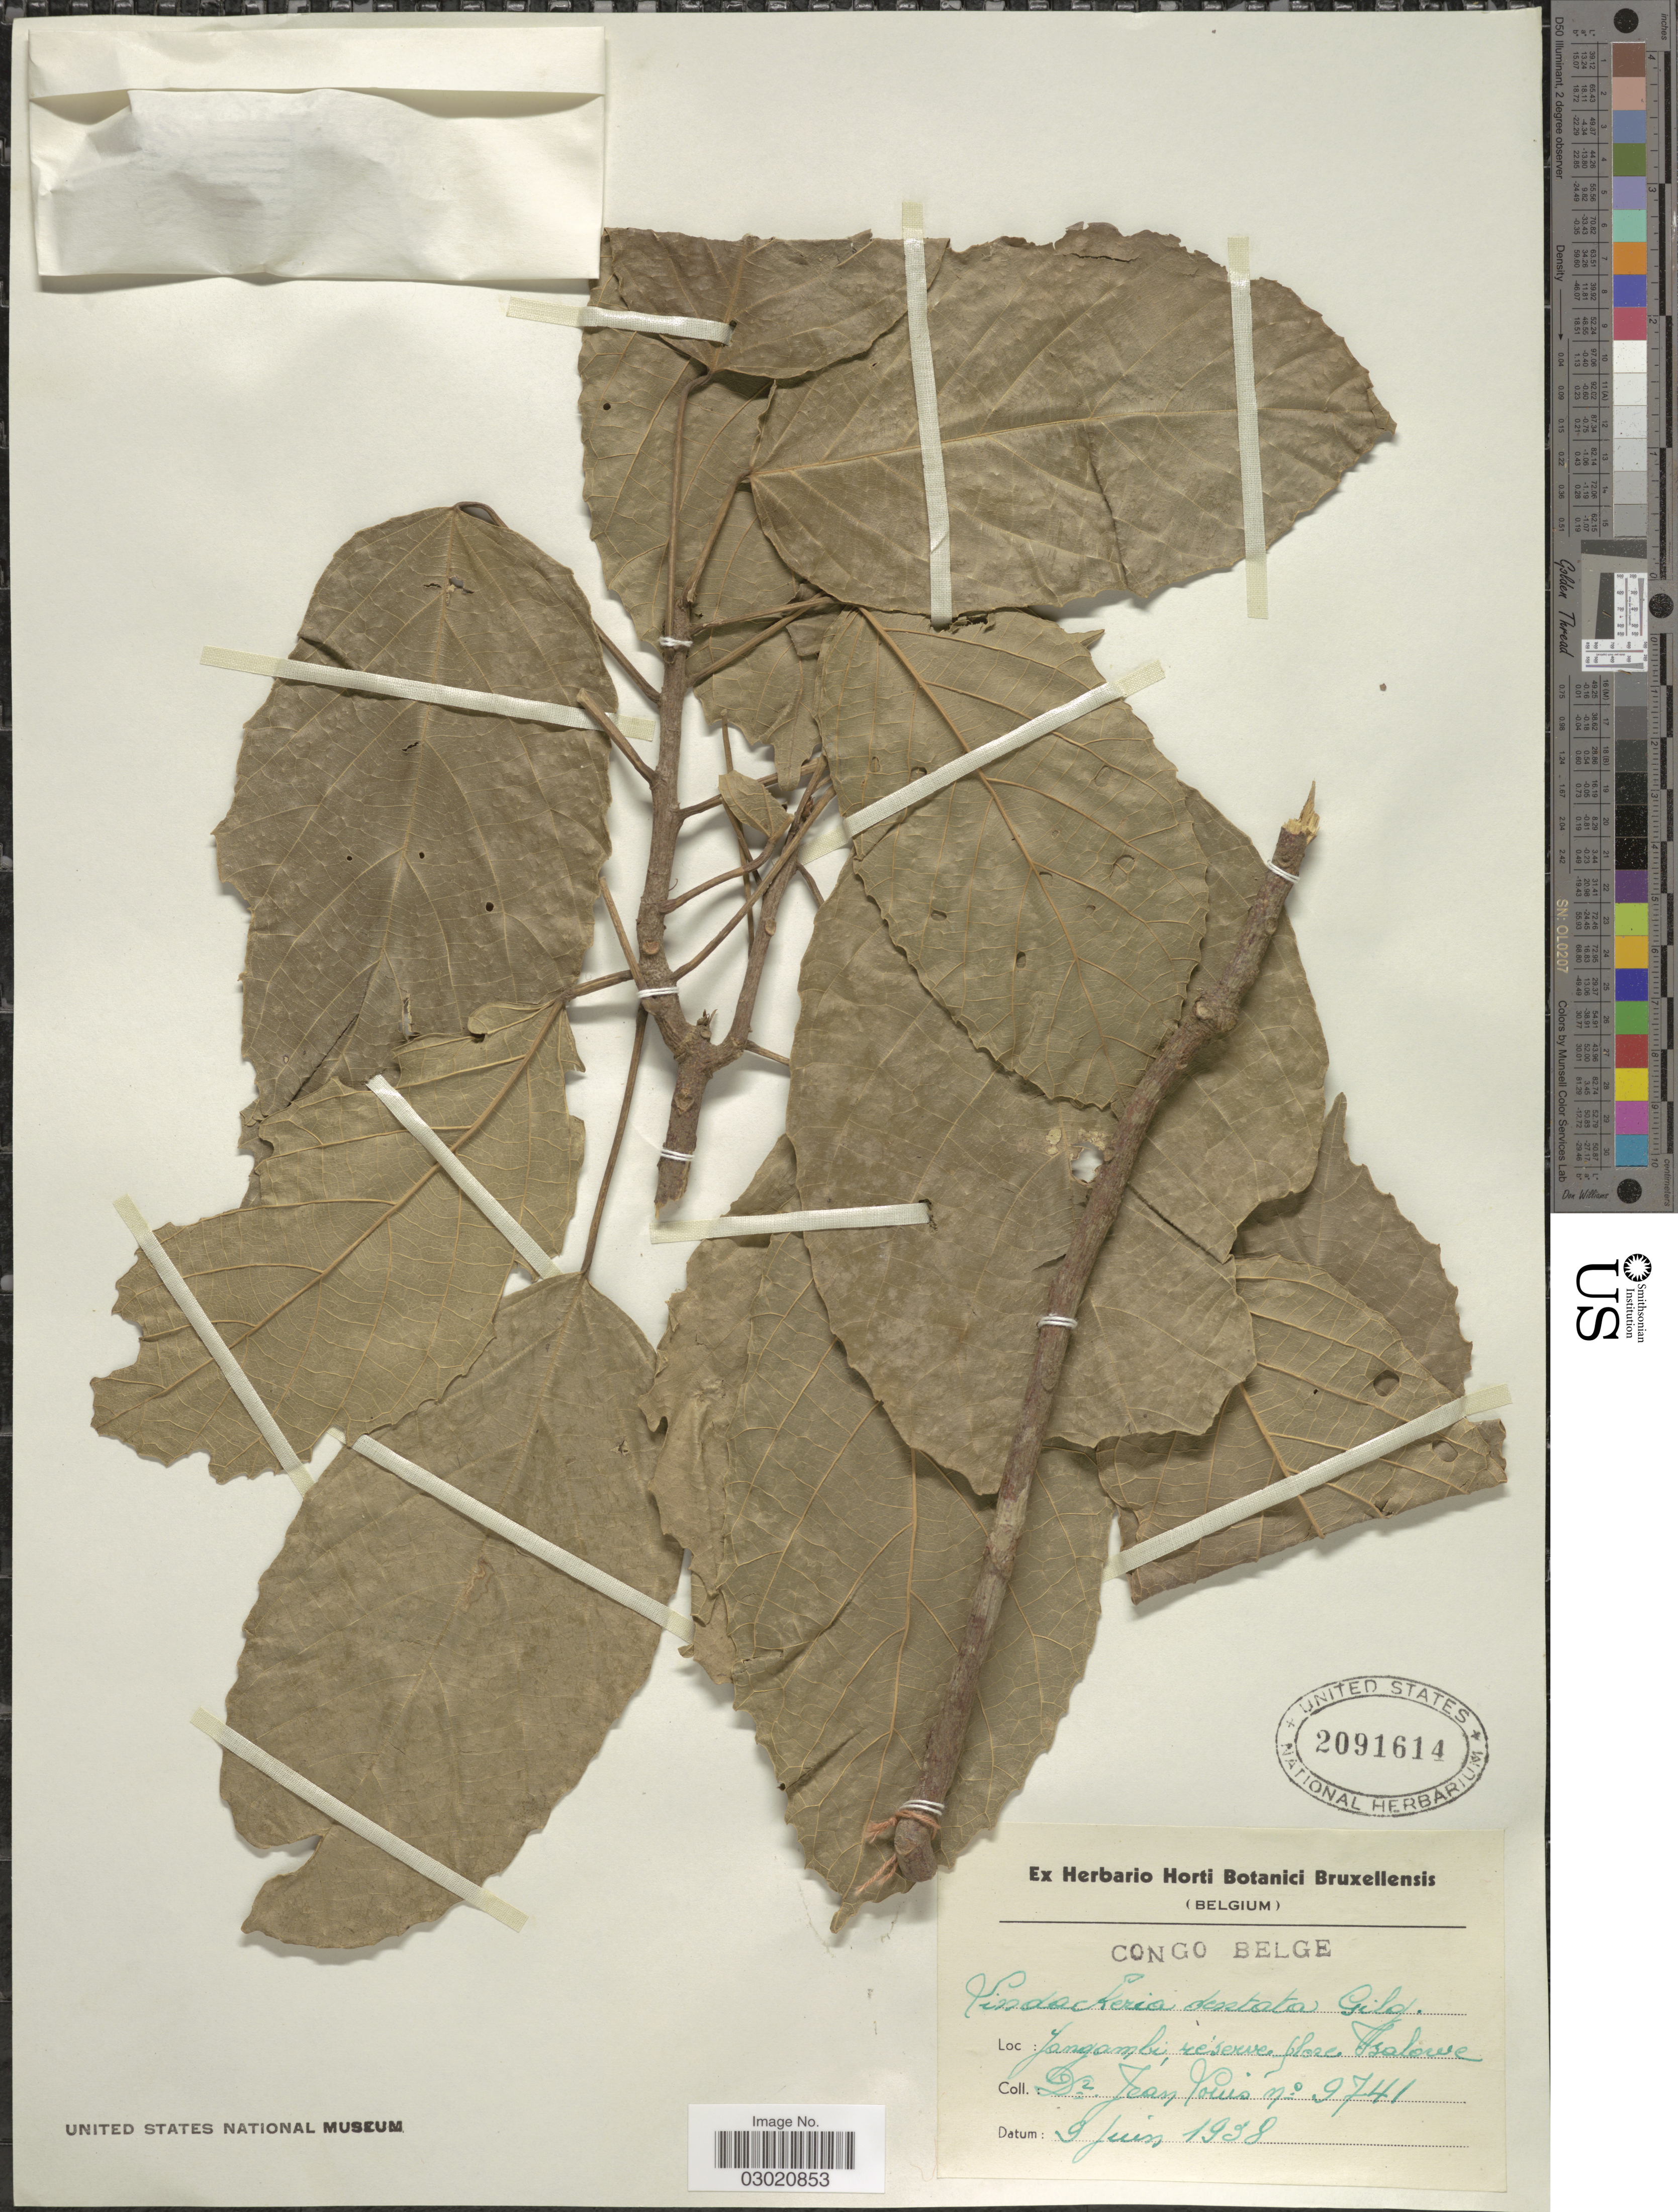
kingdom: Plantae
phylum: Tracheophyta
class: Magnoliopsida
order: Malpighiales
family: Achariaceae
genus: Lindackeria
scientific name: Lindackeria dentata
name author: (Oliv.) Gilg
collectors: J. Louis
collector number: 9741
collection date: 1938-06-09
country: Congo, Democratic Republic of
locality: Yangambi, reserve plore Isolowe.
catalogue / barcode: US 2091614